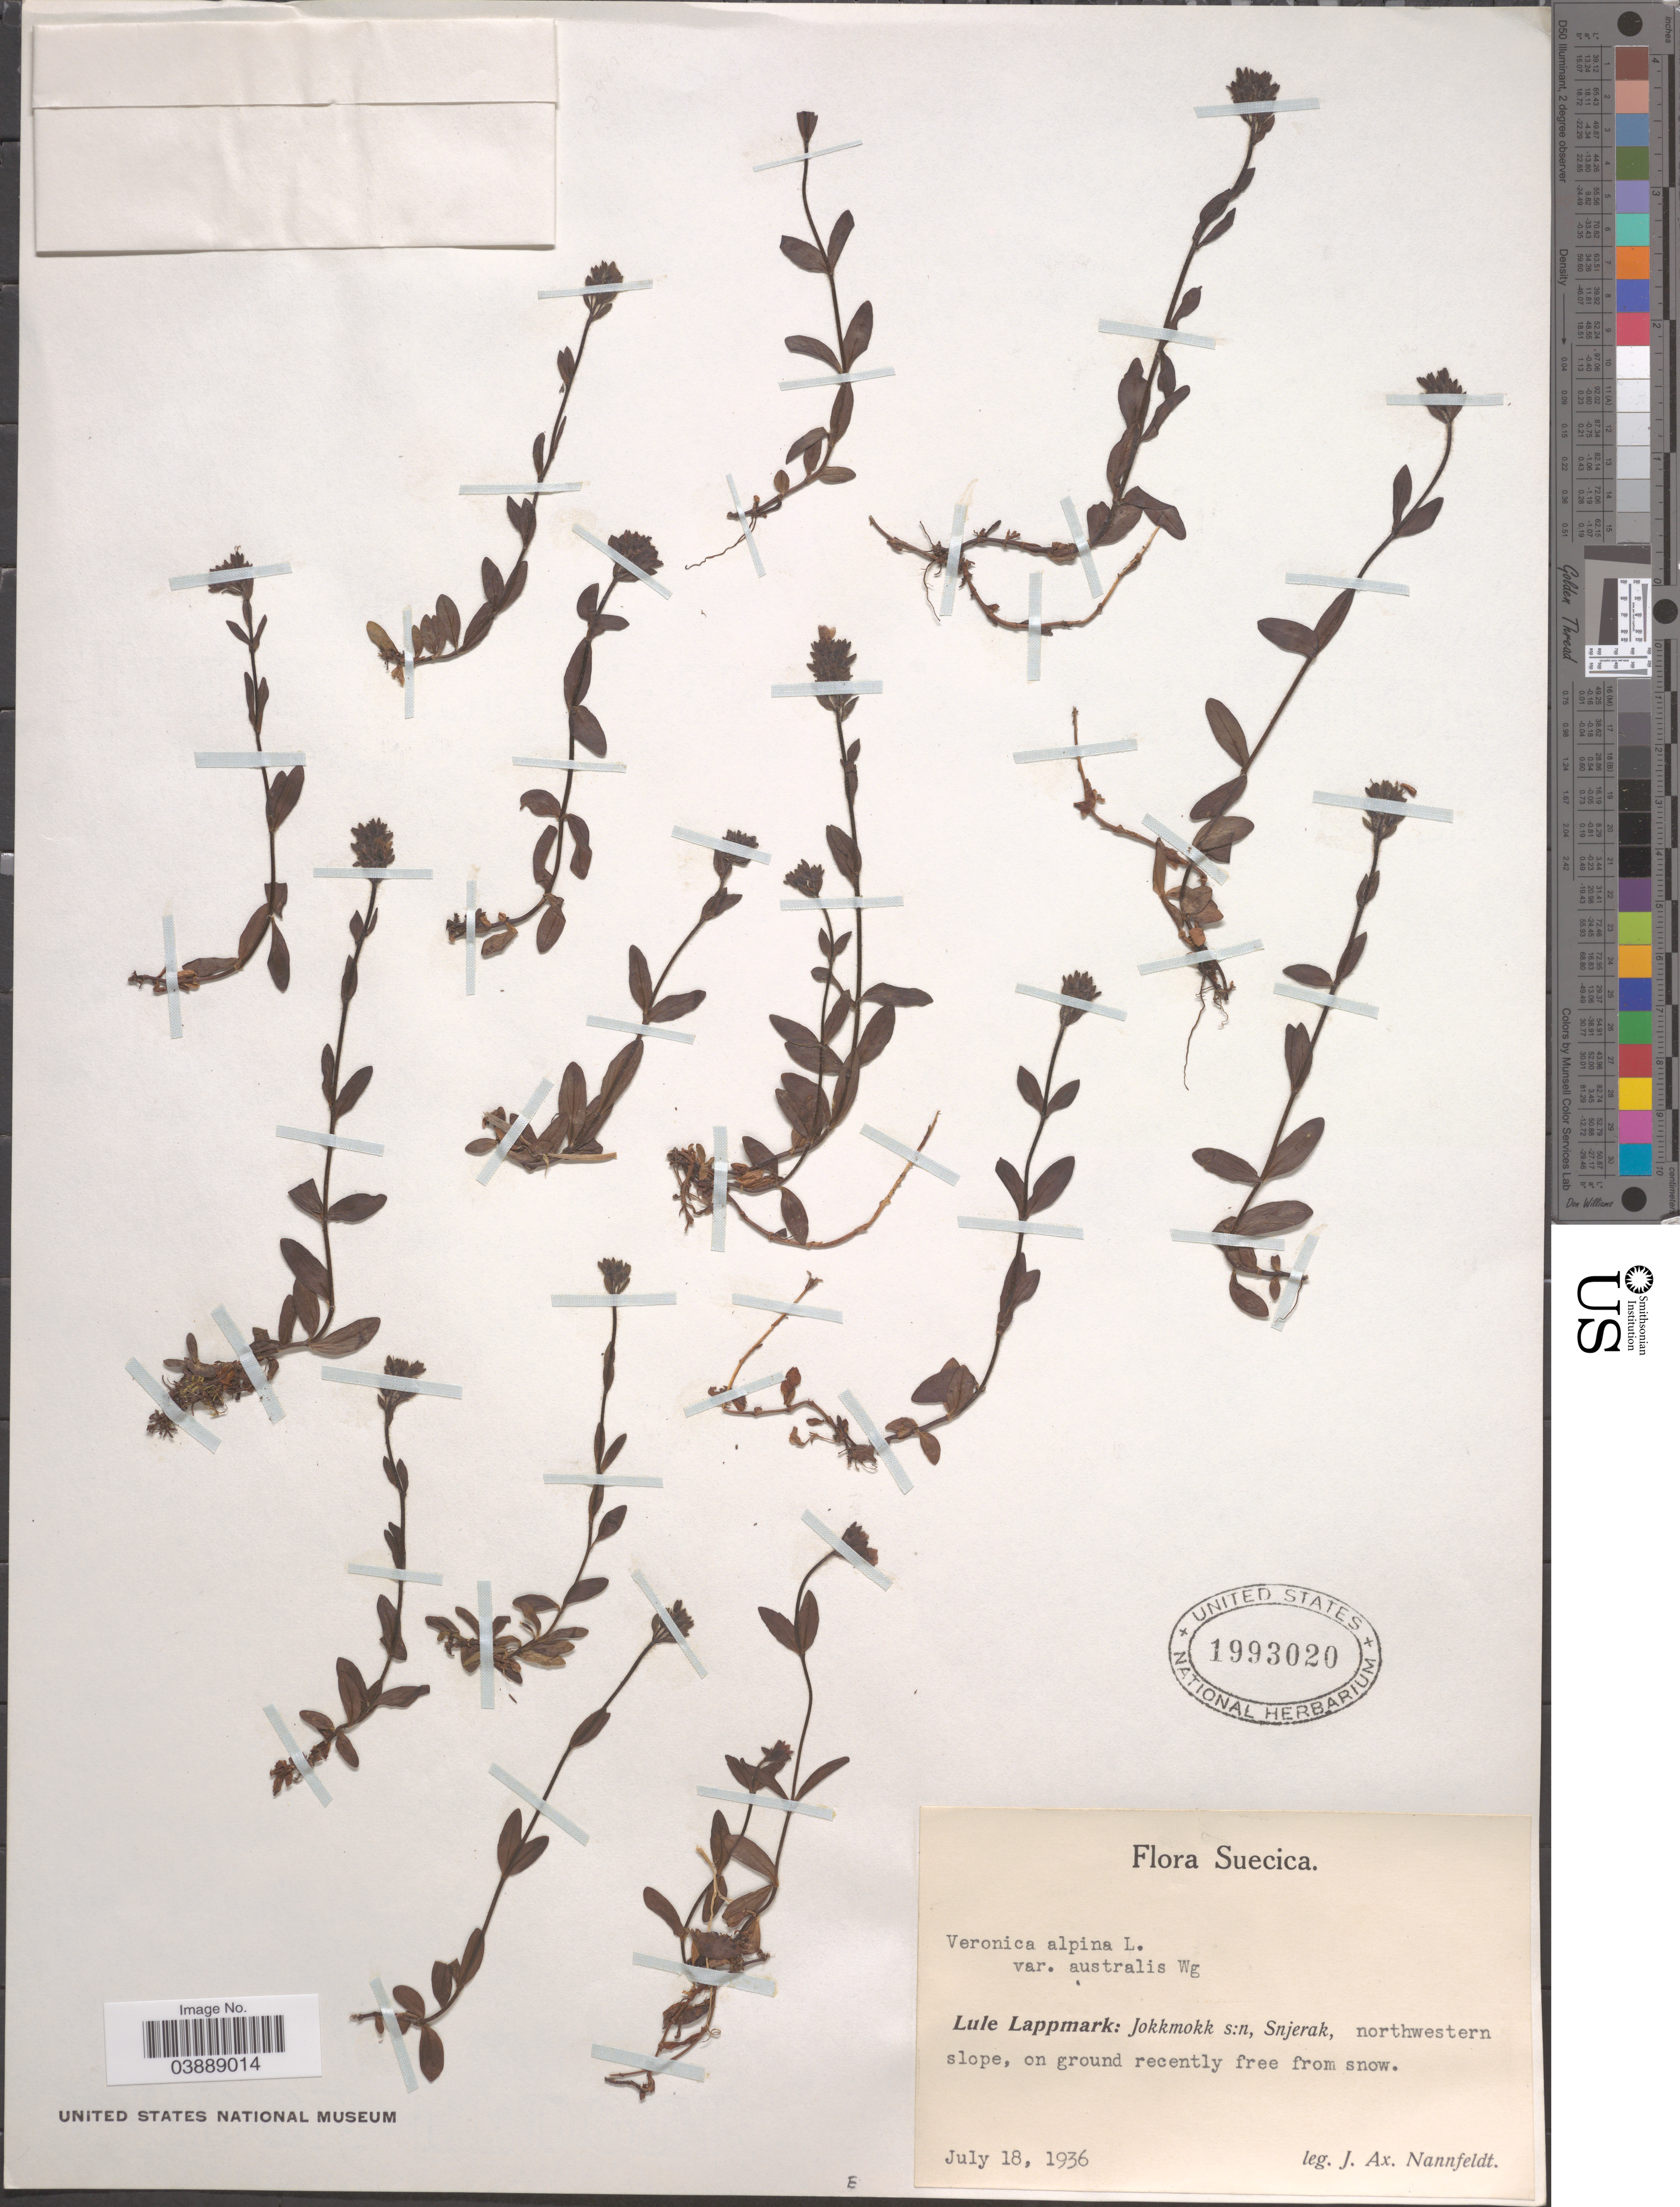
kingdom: Plantae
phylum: Tracheophyta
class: Magnoliopsida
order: Lamiales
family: Plantaginaceae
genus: Veronica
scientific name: Veronica alpina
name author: L.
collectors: J. Nannfeldt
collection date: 1936-07-18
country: Sweden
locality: Suecica. Lule Lappmark: Jokkmakk s:n, Snjerak, northwestern slope.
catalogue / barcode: US 1993020